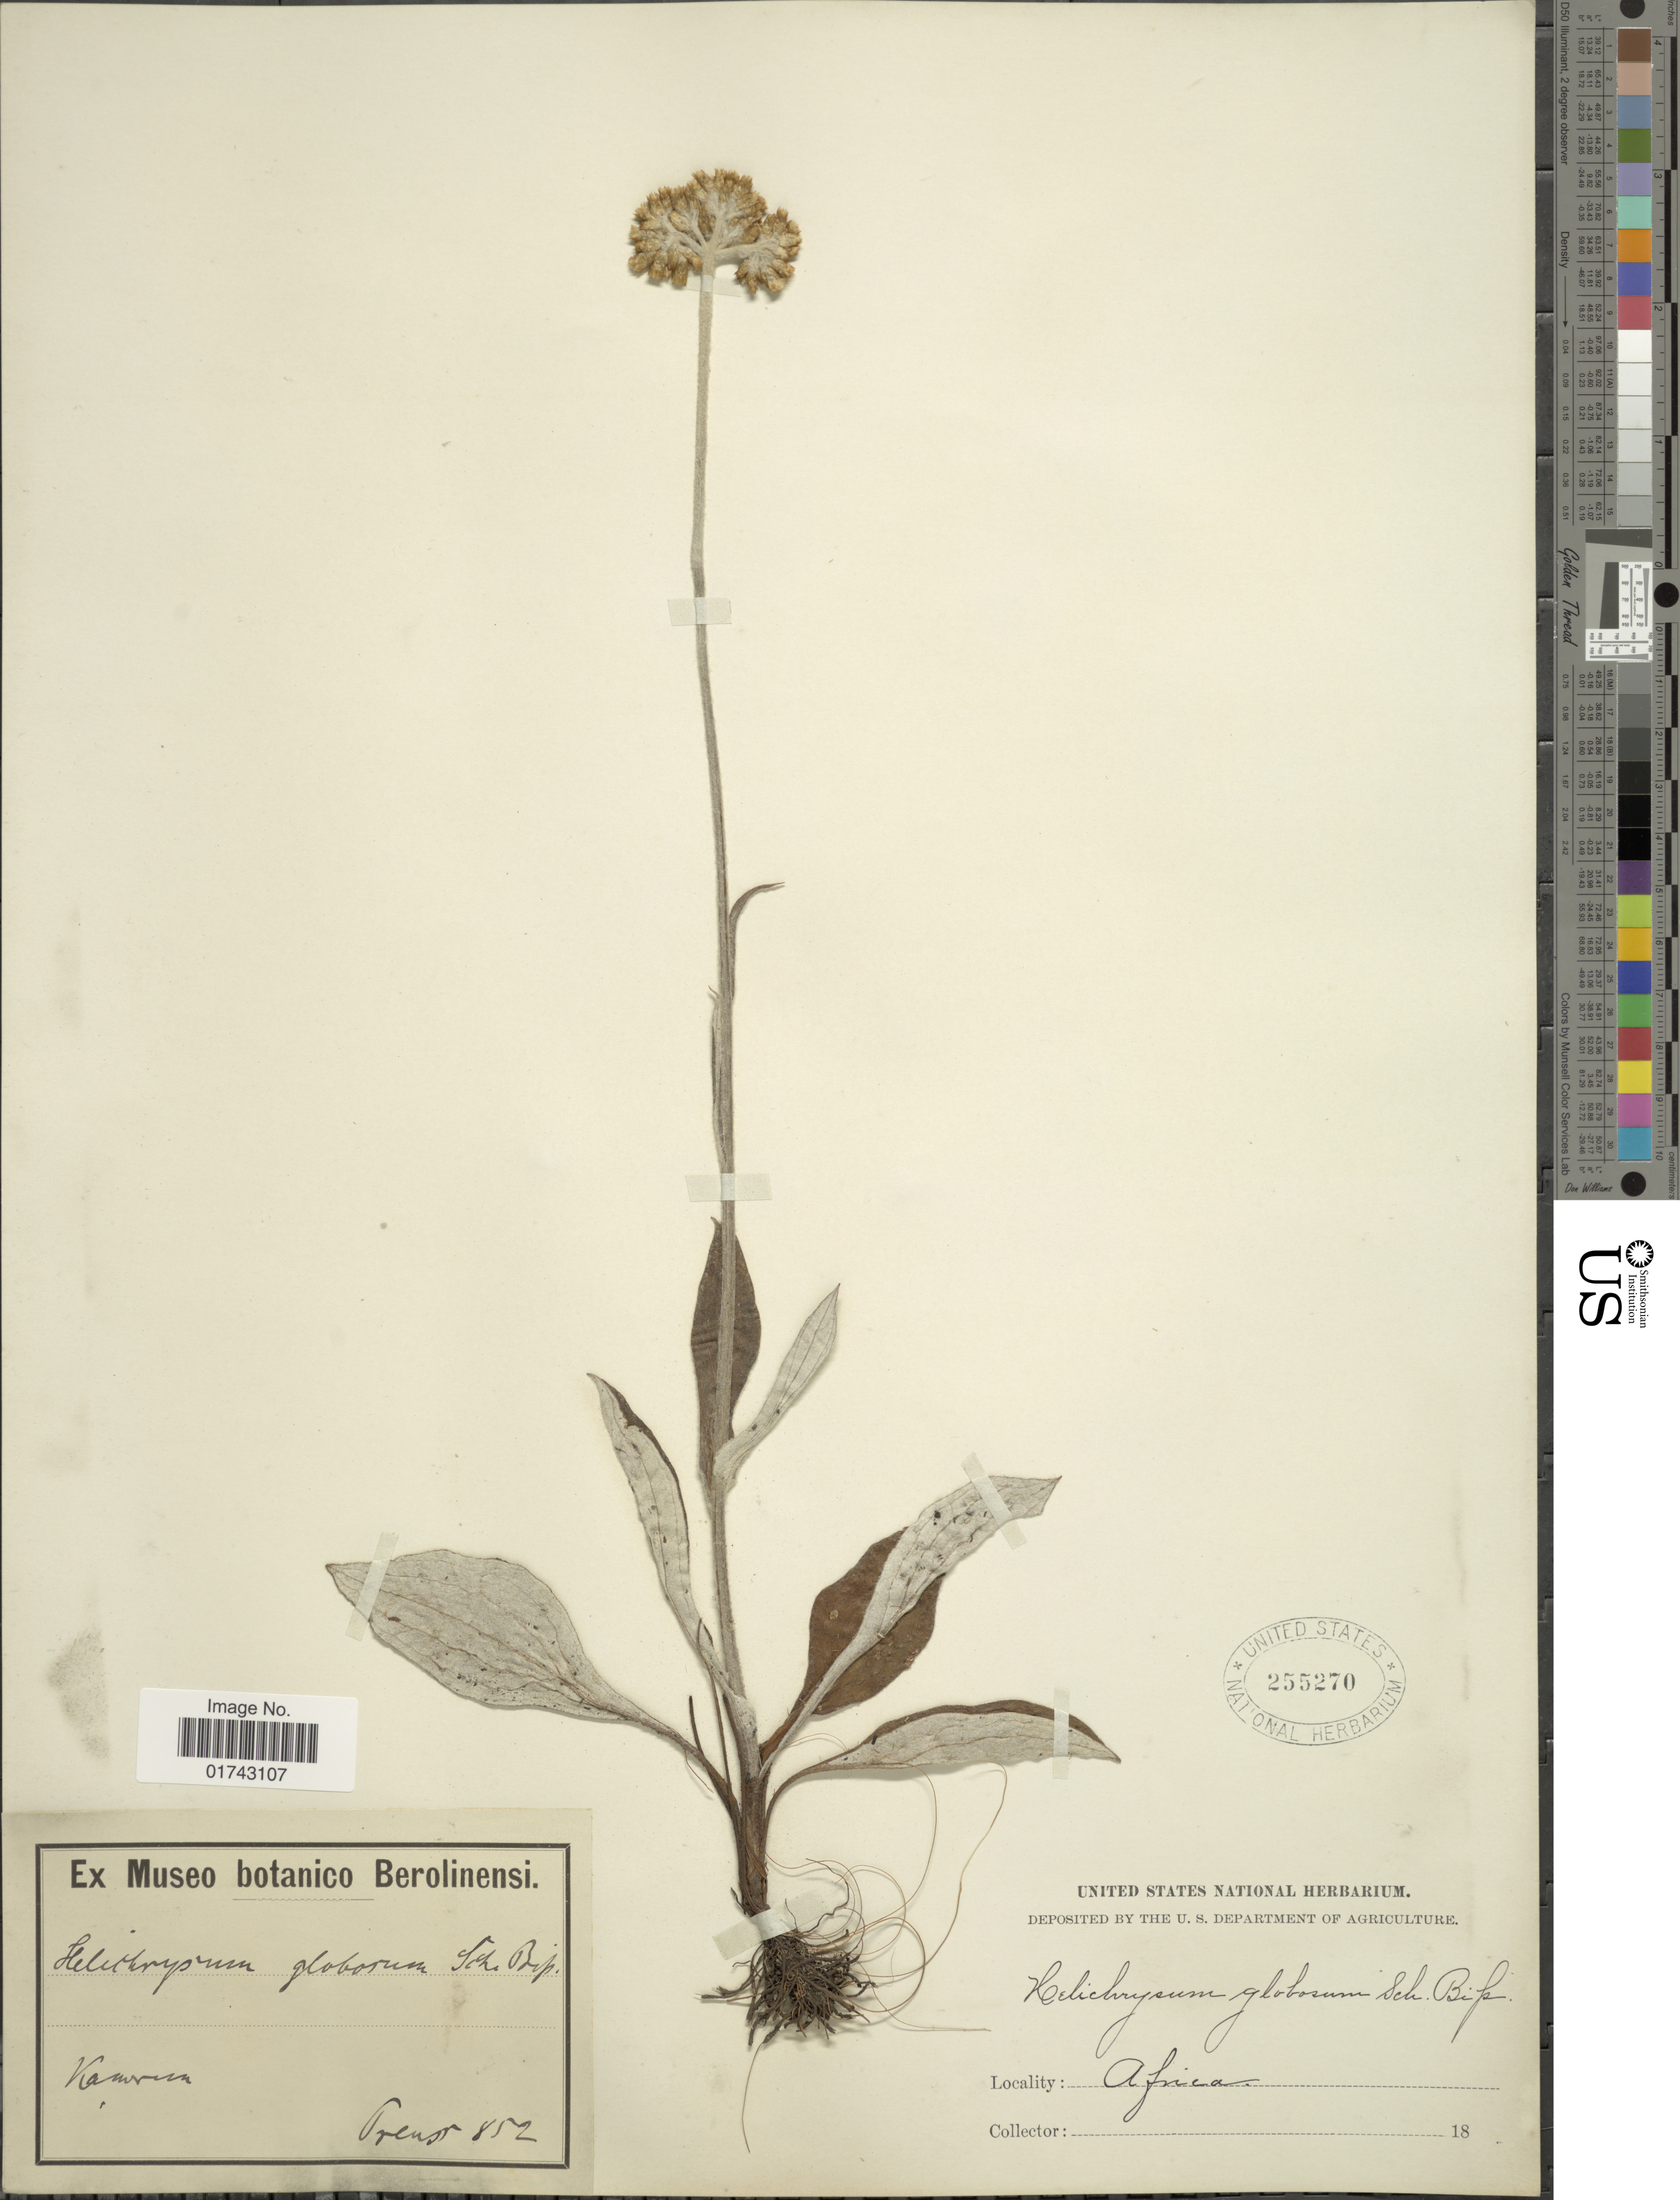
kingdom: Plantae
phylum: Tracheophyta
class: Magnoliopsida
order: Asterales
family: Asteraceae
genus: Helichrysum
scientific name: Helichrysum globosum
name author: Sch. Bip. ex A. Rich.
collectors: C. Preuss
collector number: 852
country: Cameroon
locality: Kamerun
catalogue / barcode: US 255270